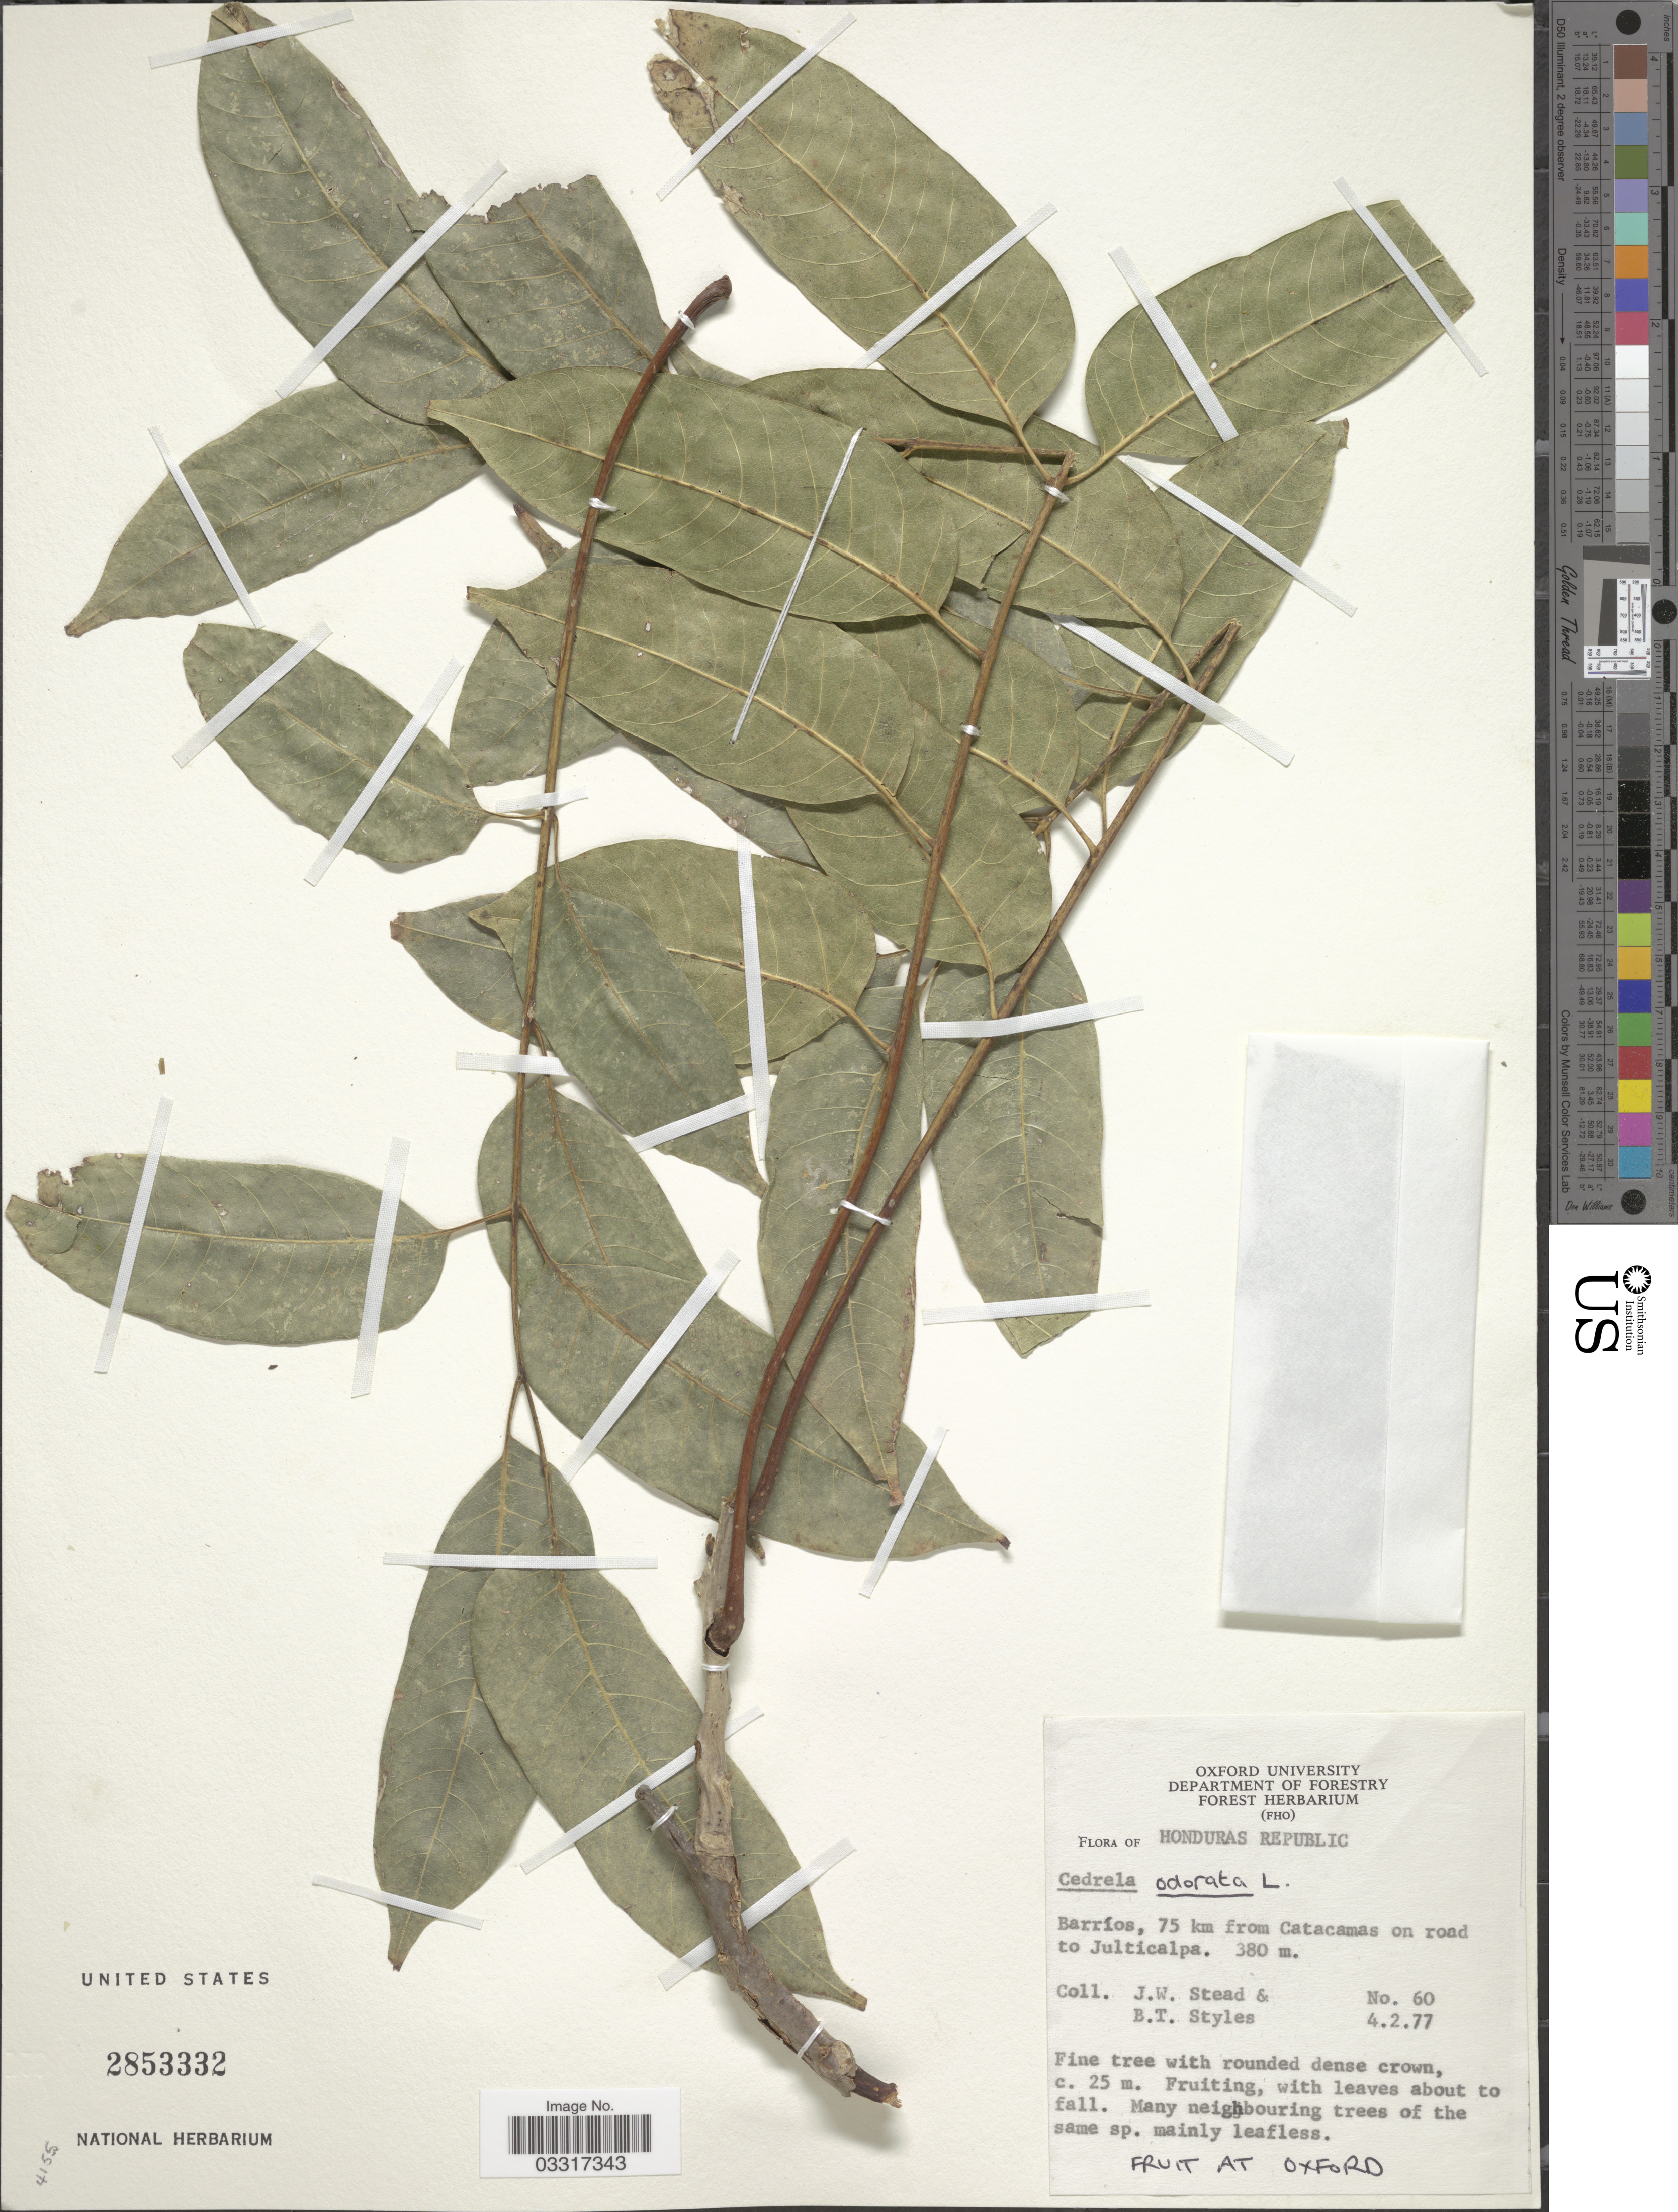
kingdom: Plantae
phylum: Tracheophyta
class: Magnoliopsida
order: Sapindales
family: Meliaceae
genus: Cedrela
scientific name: Cedrela odorata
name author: L.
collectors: J. Stead & B. T. Styles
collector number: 60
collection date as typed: Transcribed d/m/y: 4/2/77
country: Honduras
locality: Barríos, 75 km from Catacamas on road to Julticalpa.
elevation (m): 380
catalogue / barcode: US 2853332